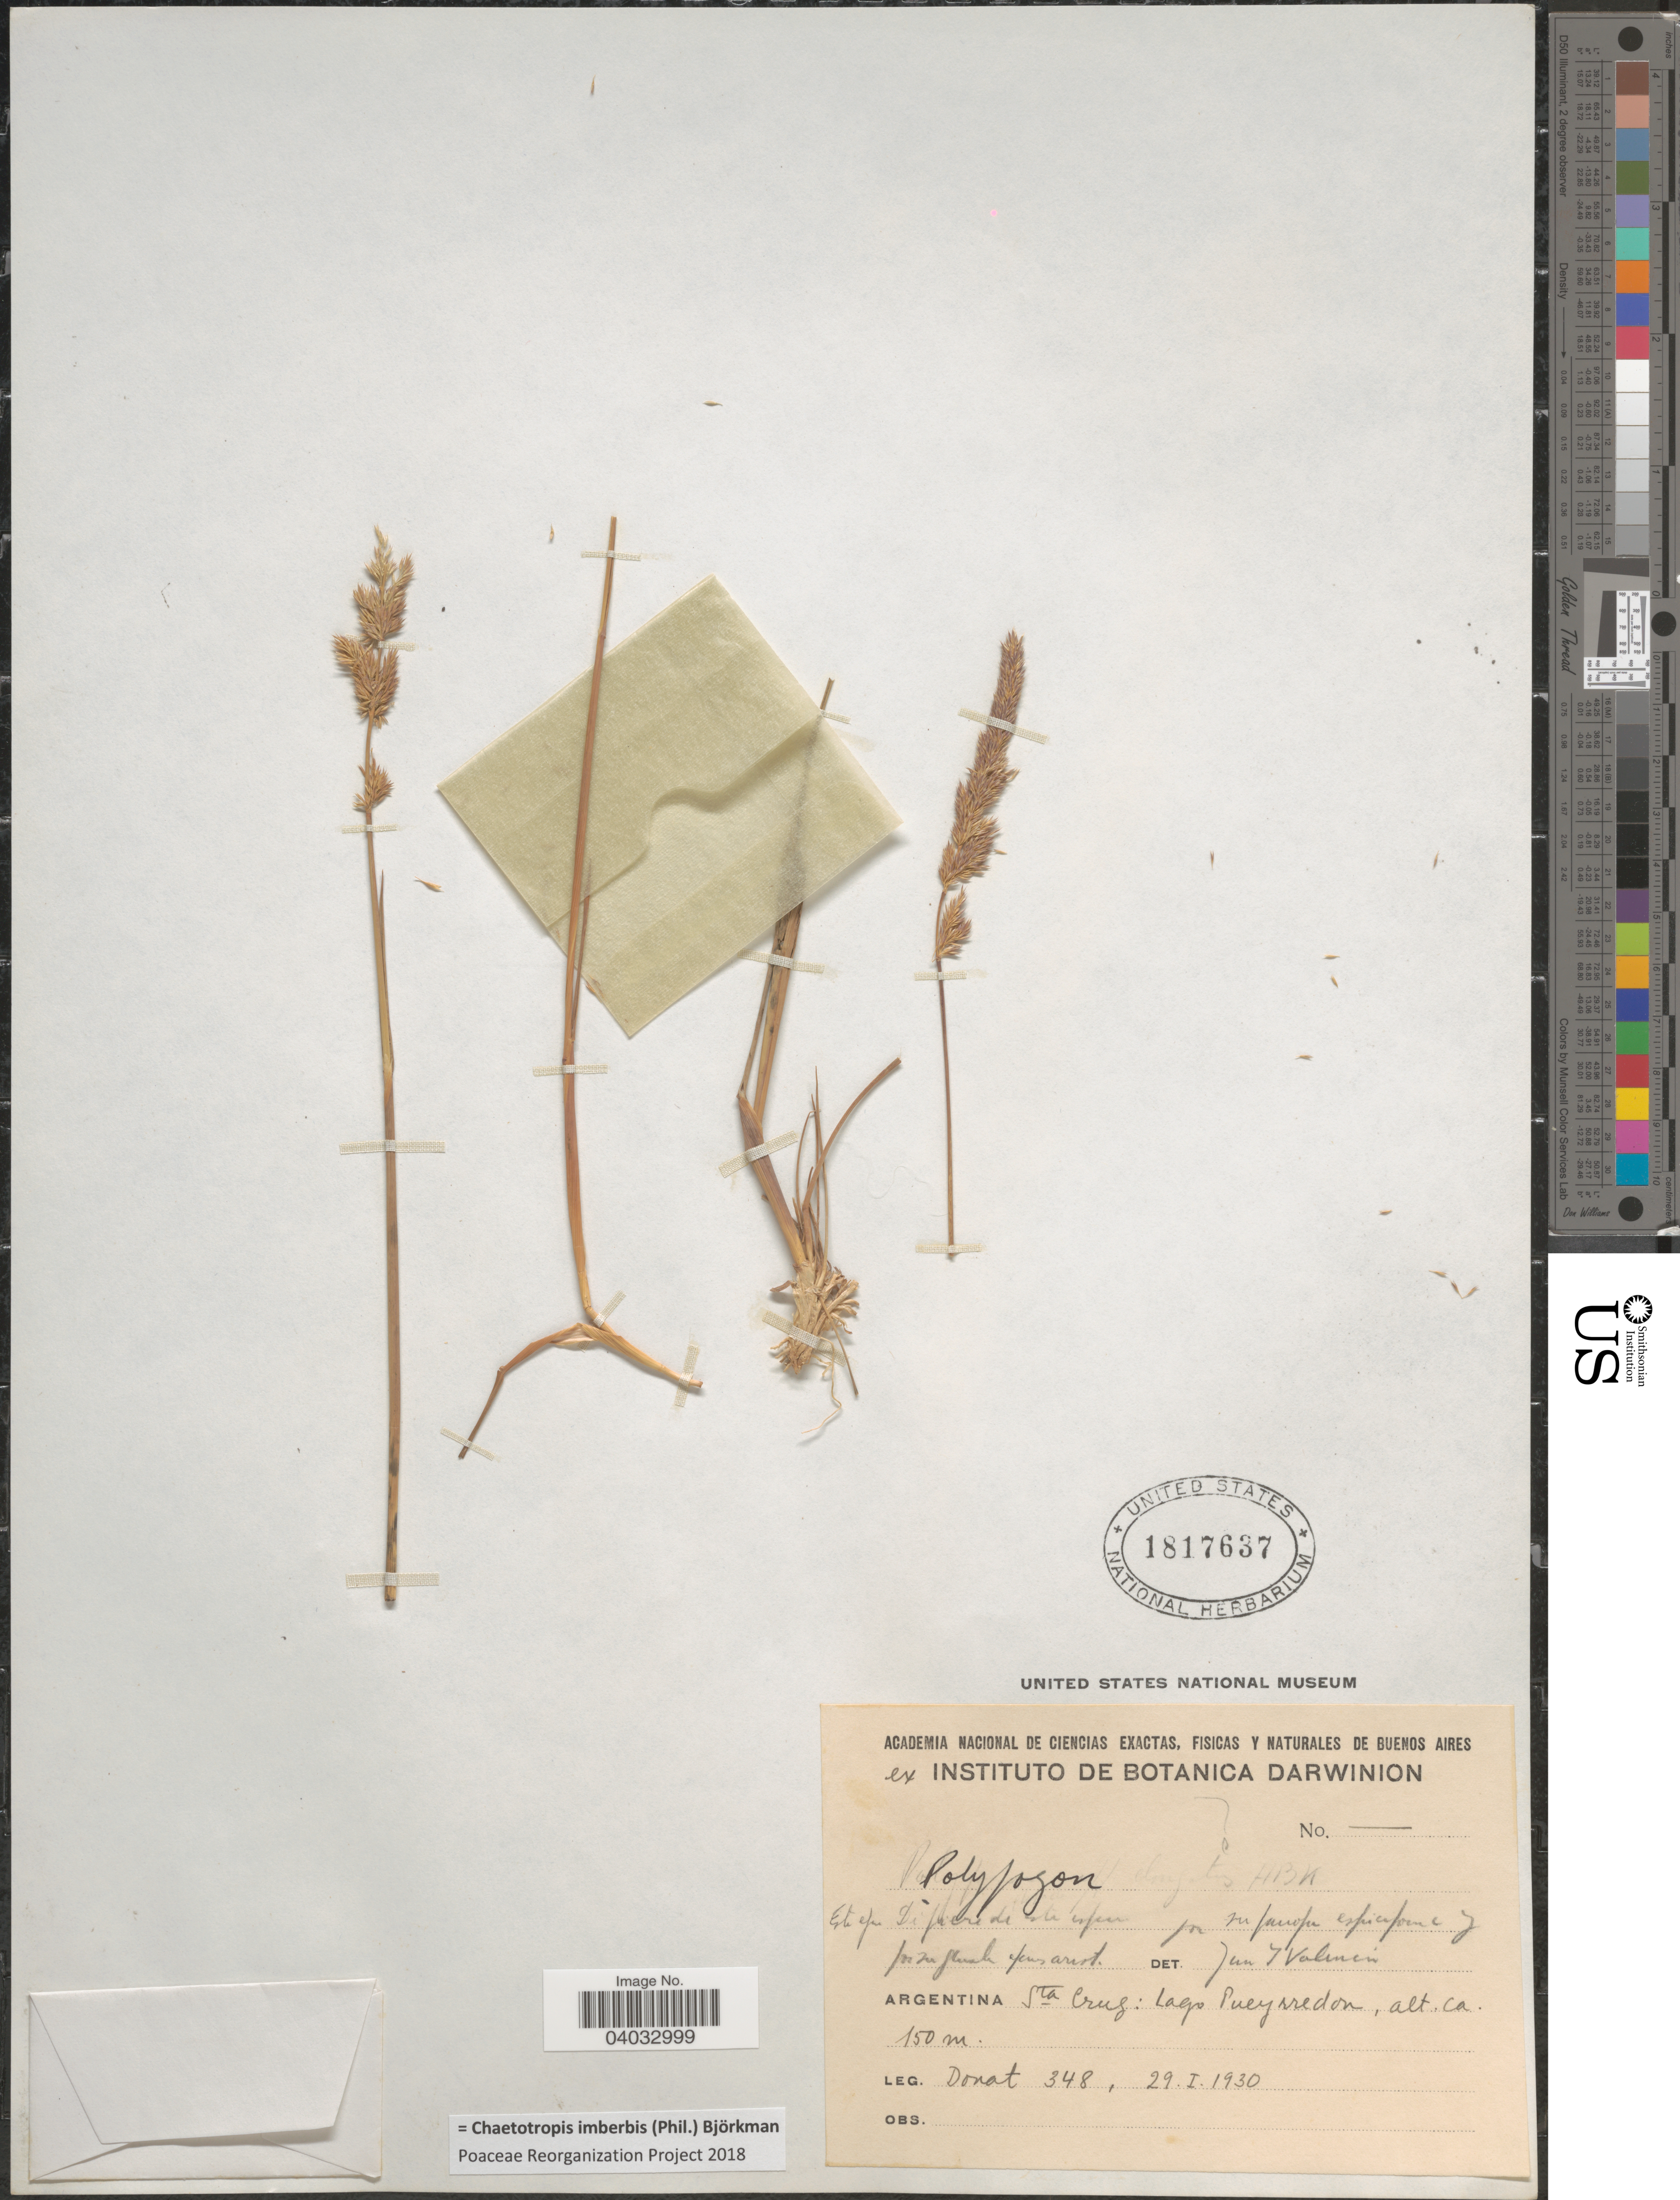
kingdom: Plantae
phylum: Tracheophyta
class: Liliopsida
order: Poales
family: Poaceae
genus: Chaetotropis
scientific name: Chaetotropis imberbis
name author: (Phil.) Björkman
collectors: A. Donat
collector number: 348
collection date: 1930-01-29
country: Argentina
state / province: Santa Cruz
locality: Lago Pueyrredon.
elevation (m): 150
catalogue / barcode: US 1817637